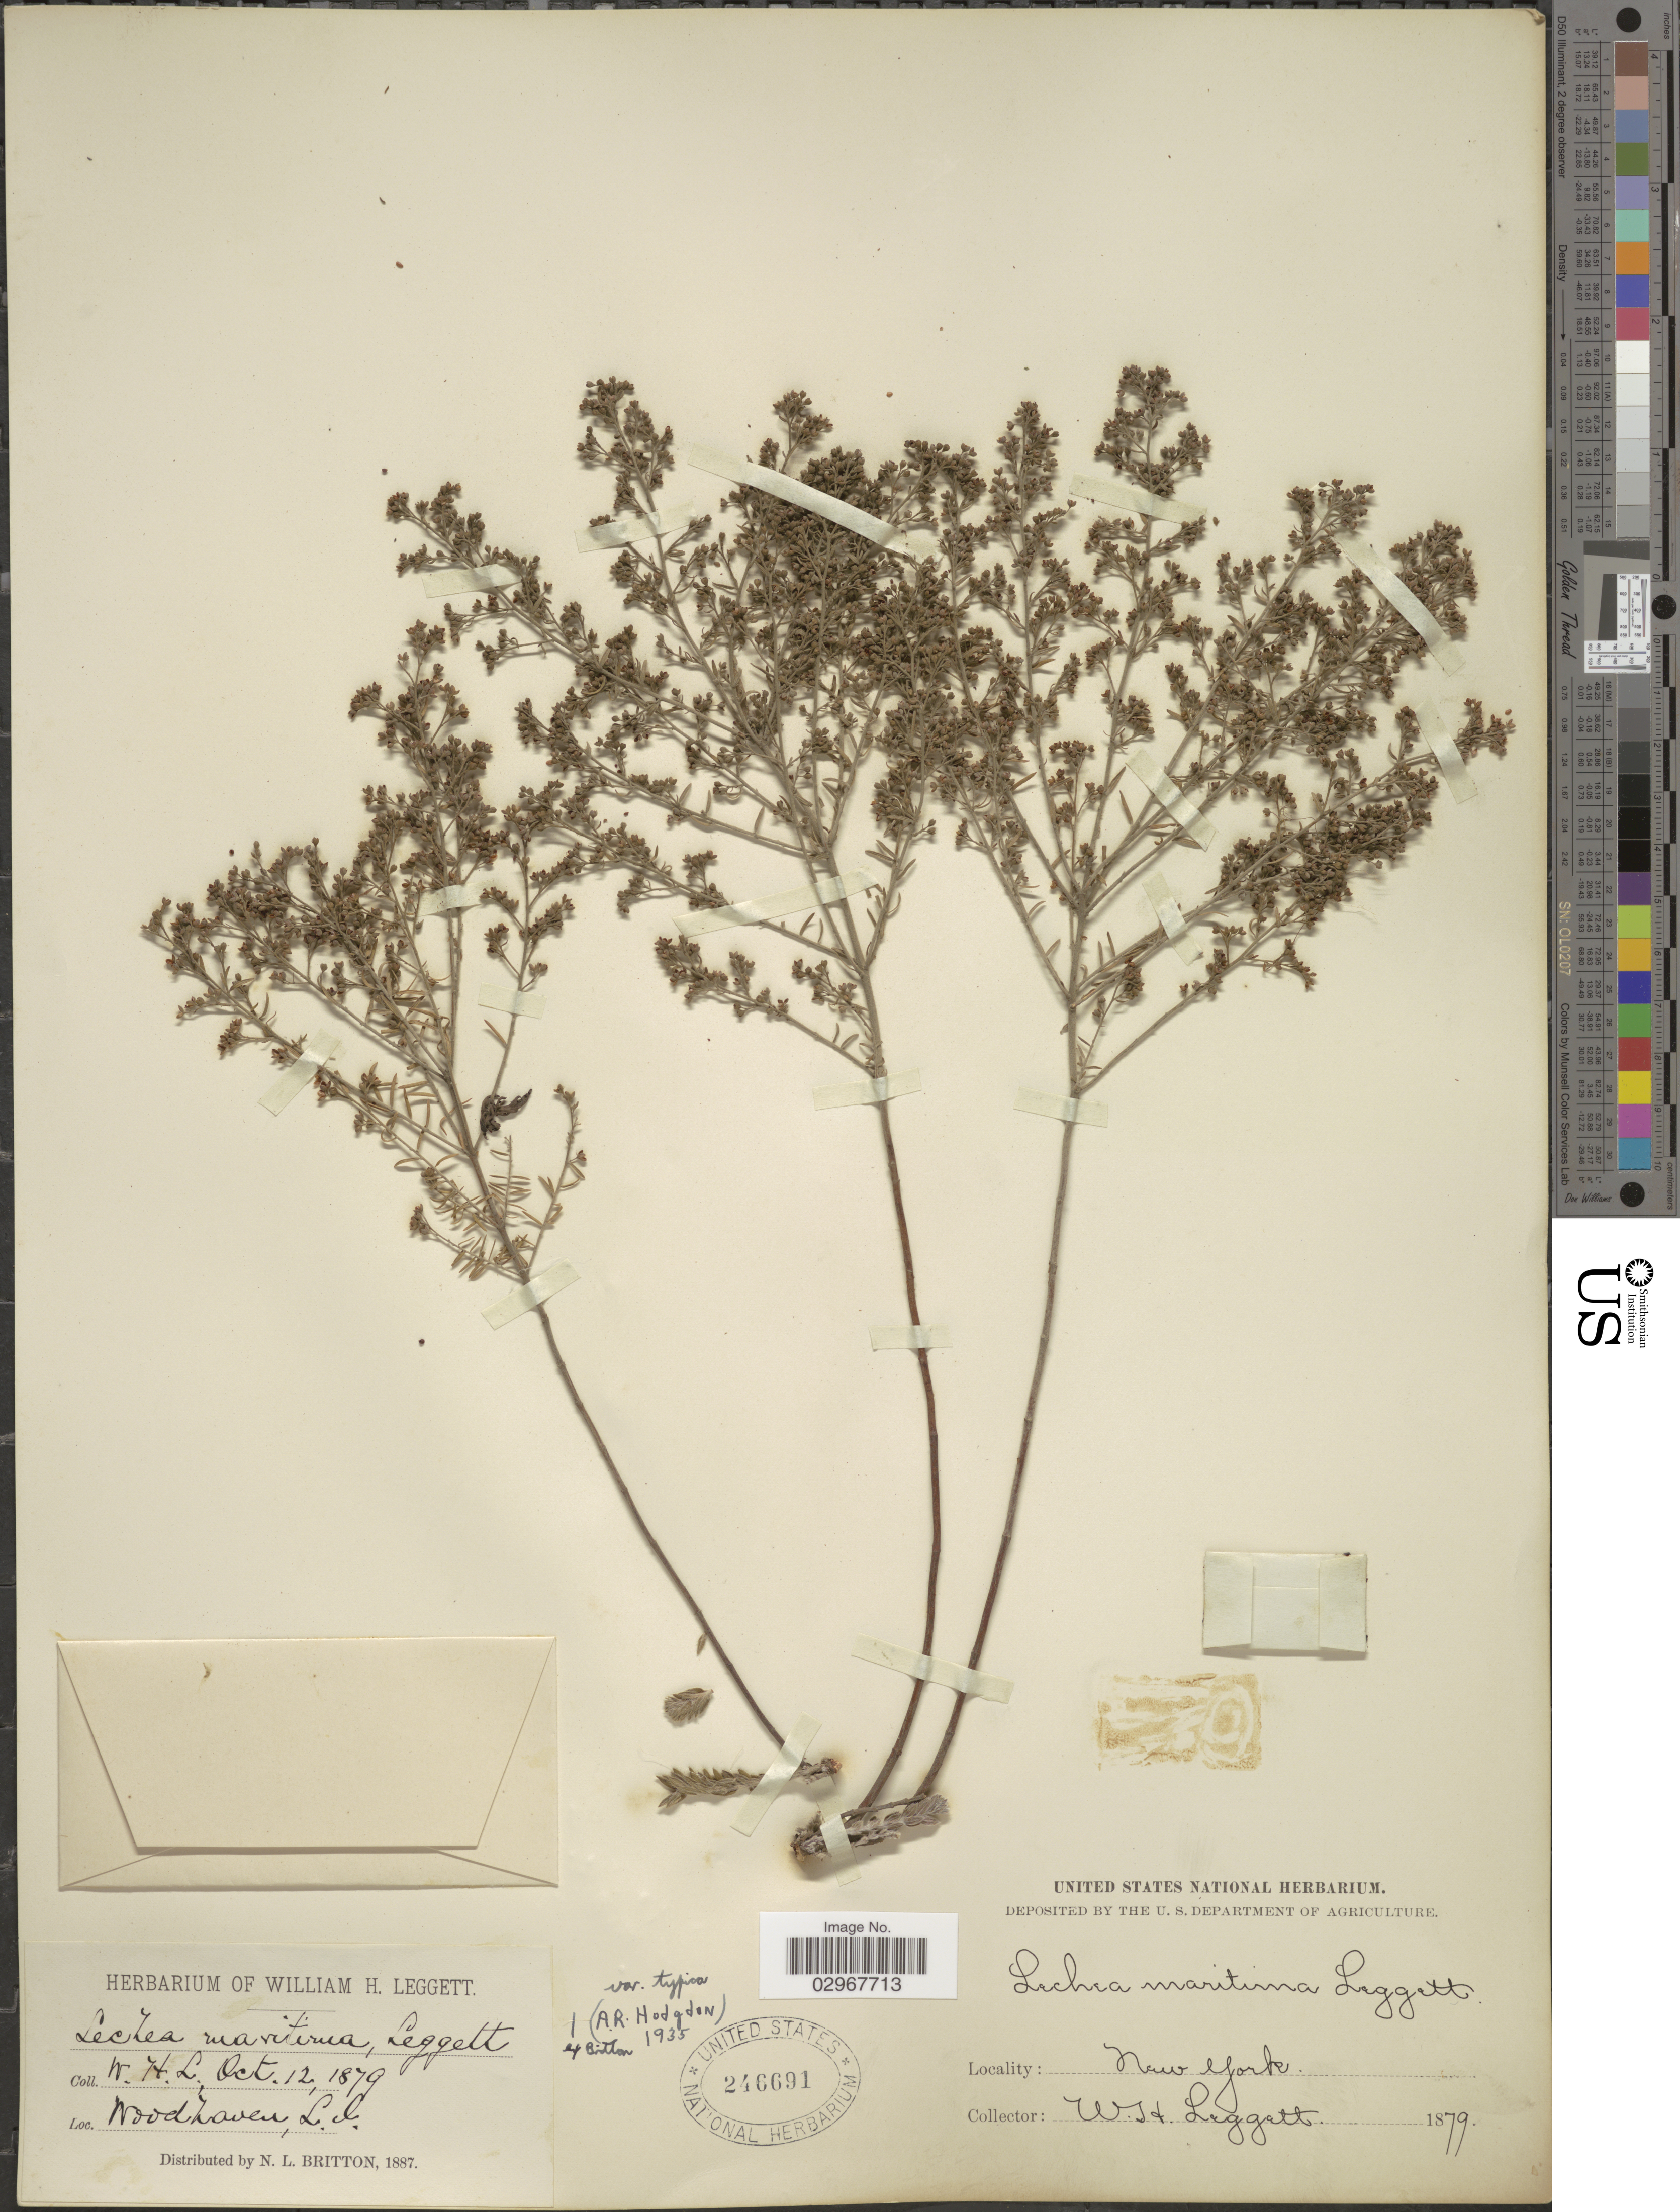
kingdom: Plantae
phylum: Tracheophyta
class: Magnoliopsida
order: Malvales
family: Cistaceae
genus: Lechea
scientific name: Lechea maritima var. typica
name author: Hodgdon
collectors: W. Leggett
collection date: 1879-10-12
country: United States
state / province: New York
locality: Woodhaven, L.I.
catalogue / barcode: US 246691